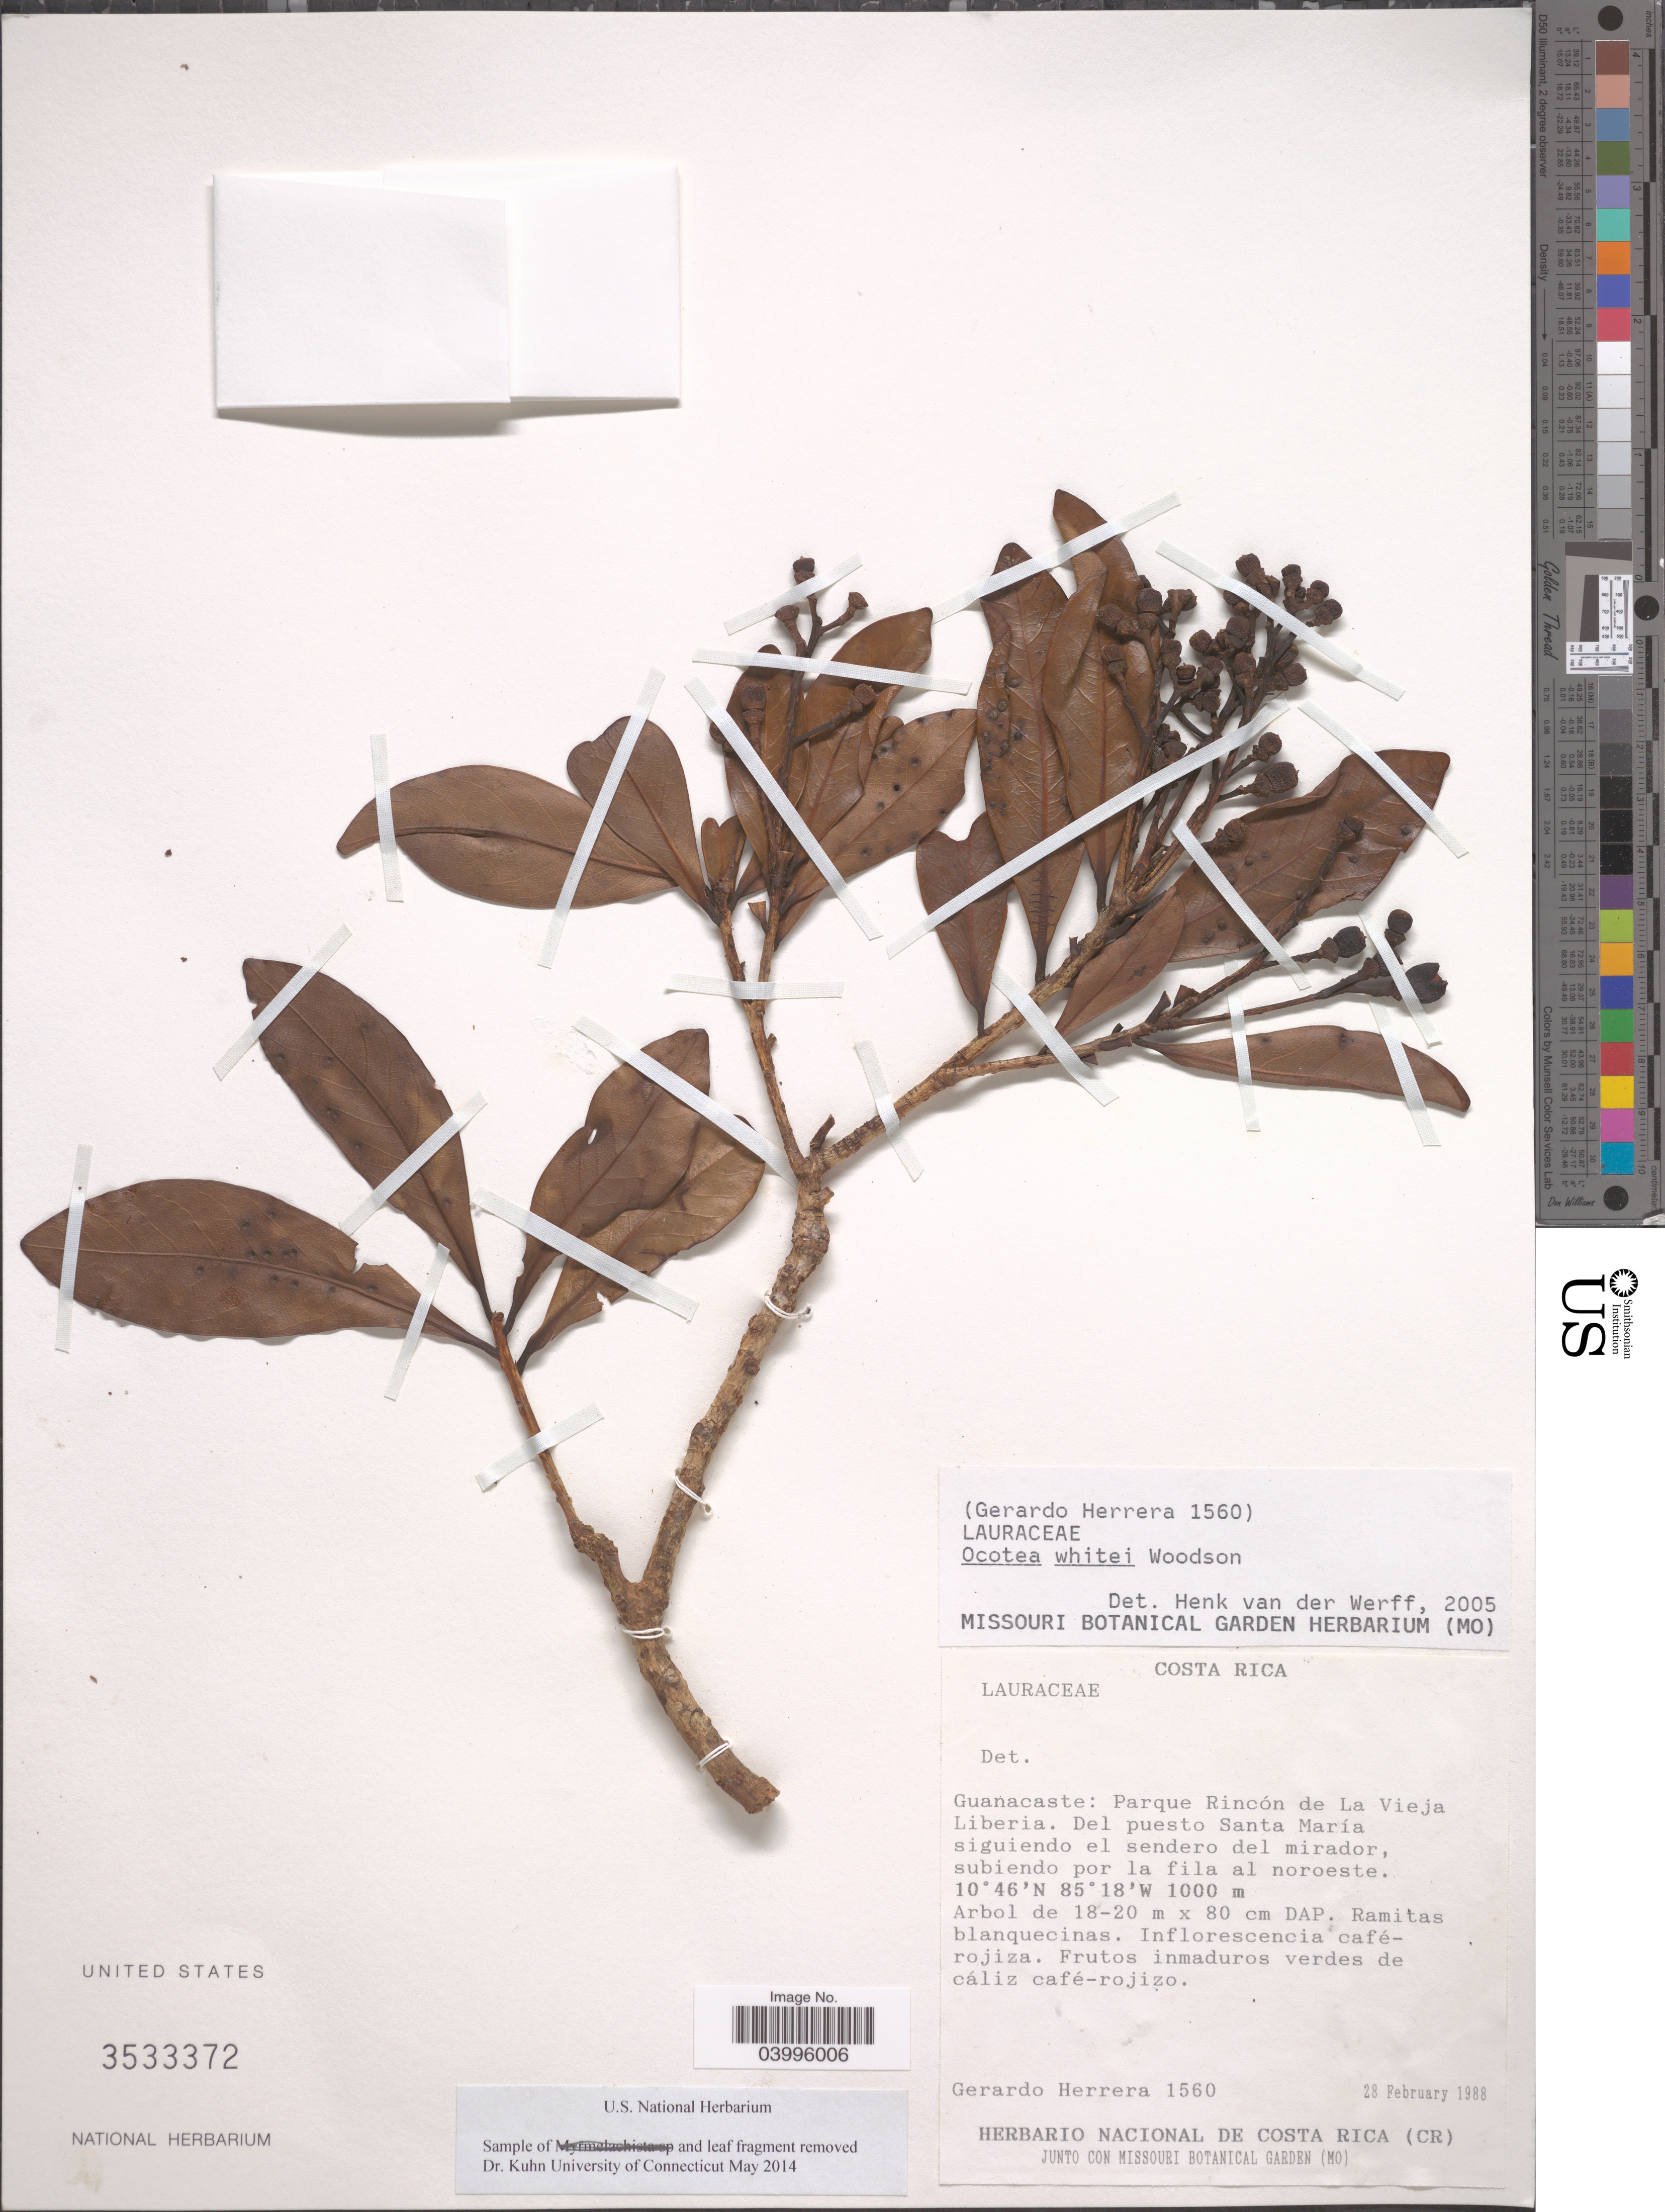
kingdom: Plantae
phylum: Tracheophyta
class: Magnoliopsida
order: Laurales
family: Lauraceae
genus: Ocotea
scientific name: Ocotea whitei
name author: Woodson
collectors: G. Herrera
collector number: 1560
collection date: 1988-02-28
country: Costa Rica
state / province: Guanacaste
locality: Parque Rincón de La Vieja Liberia. Del puesto Santa María siguiendo el sendero del mirador, subiendo por la fila al noroeste.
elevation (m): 1000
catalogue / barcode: US 3533372